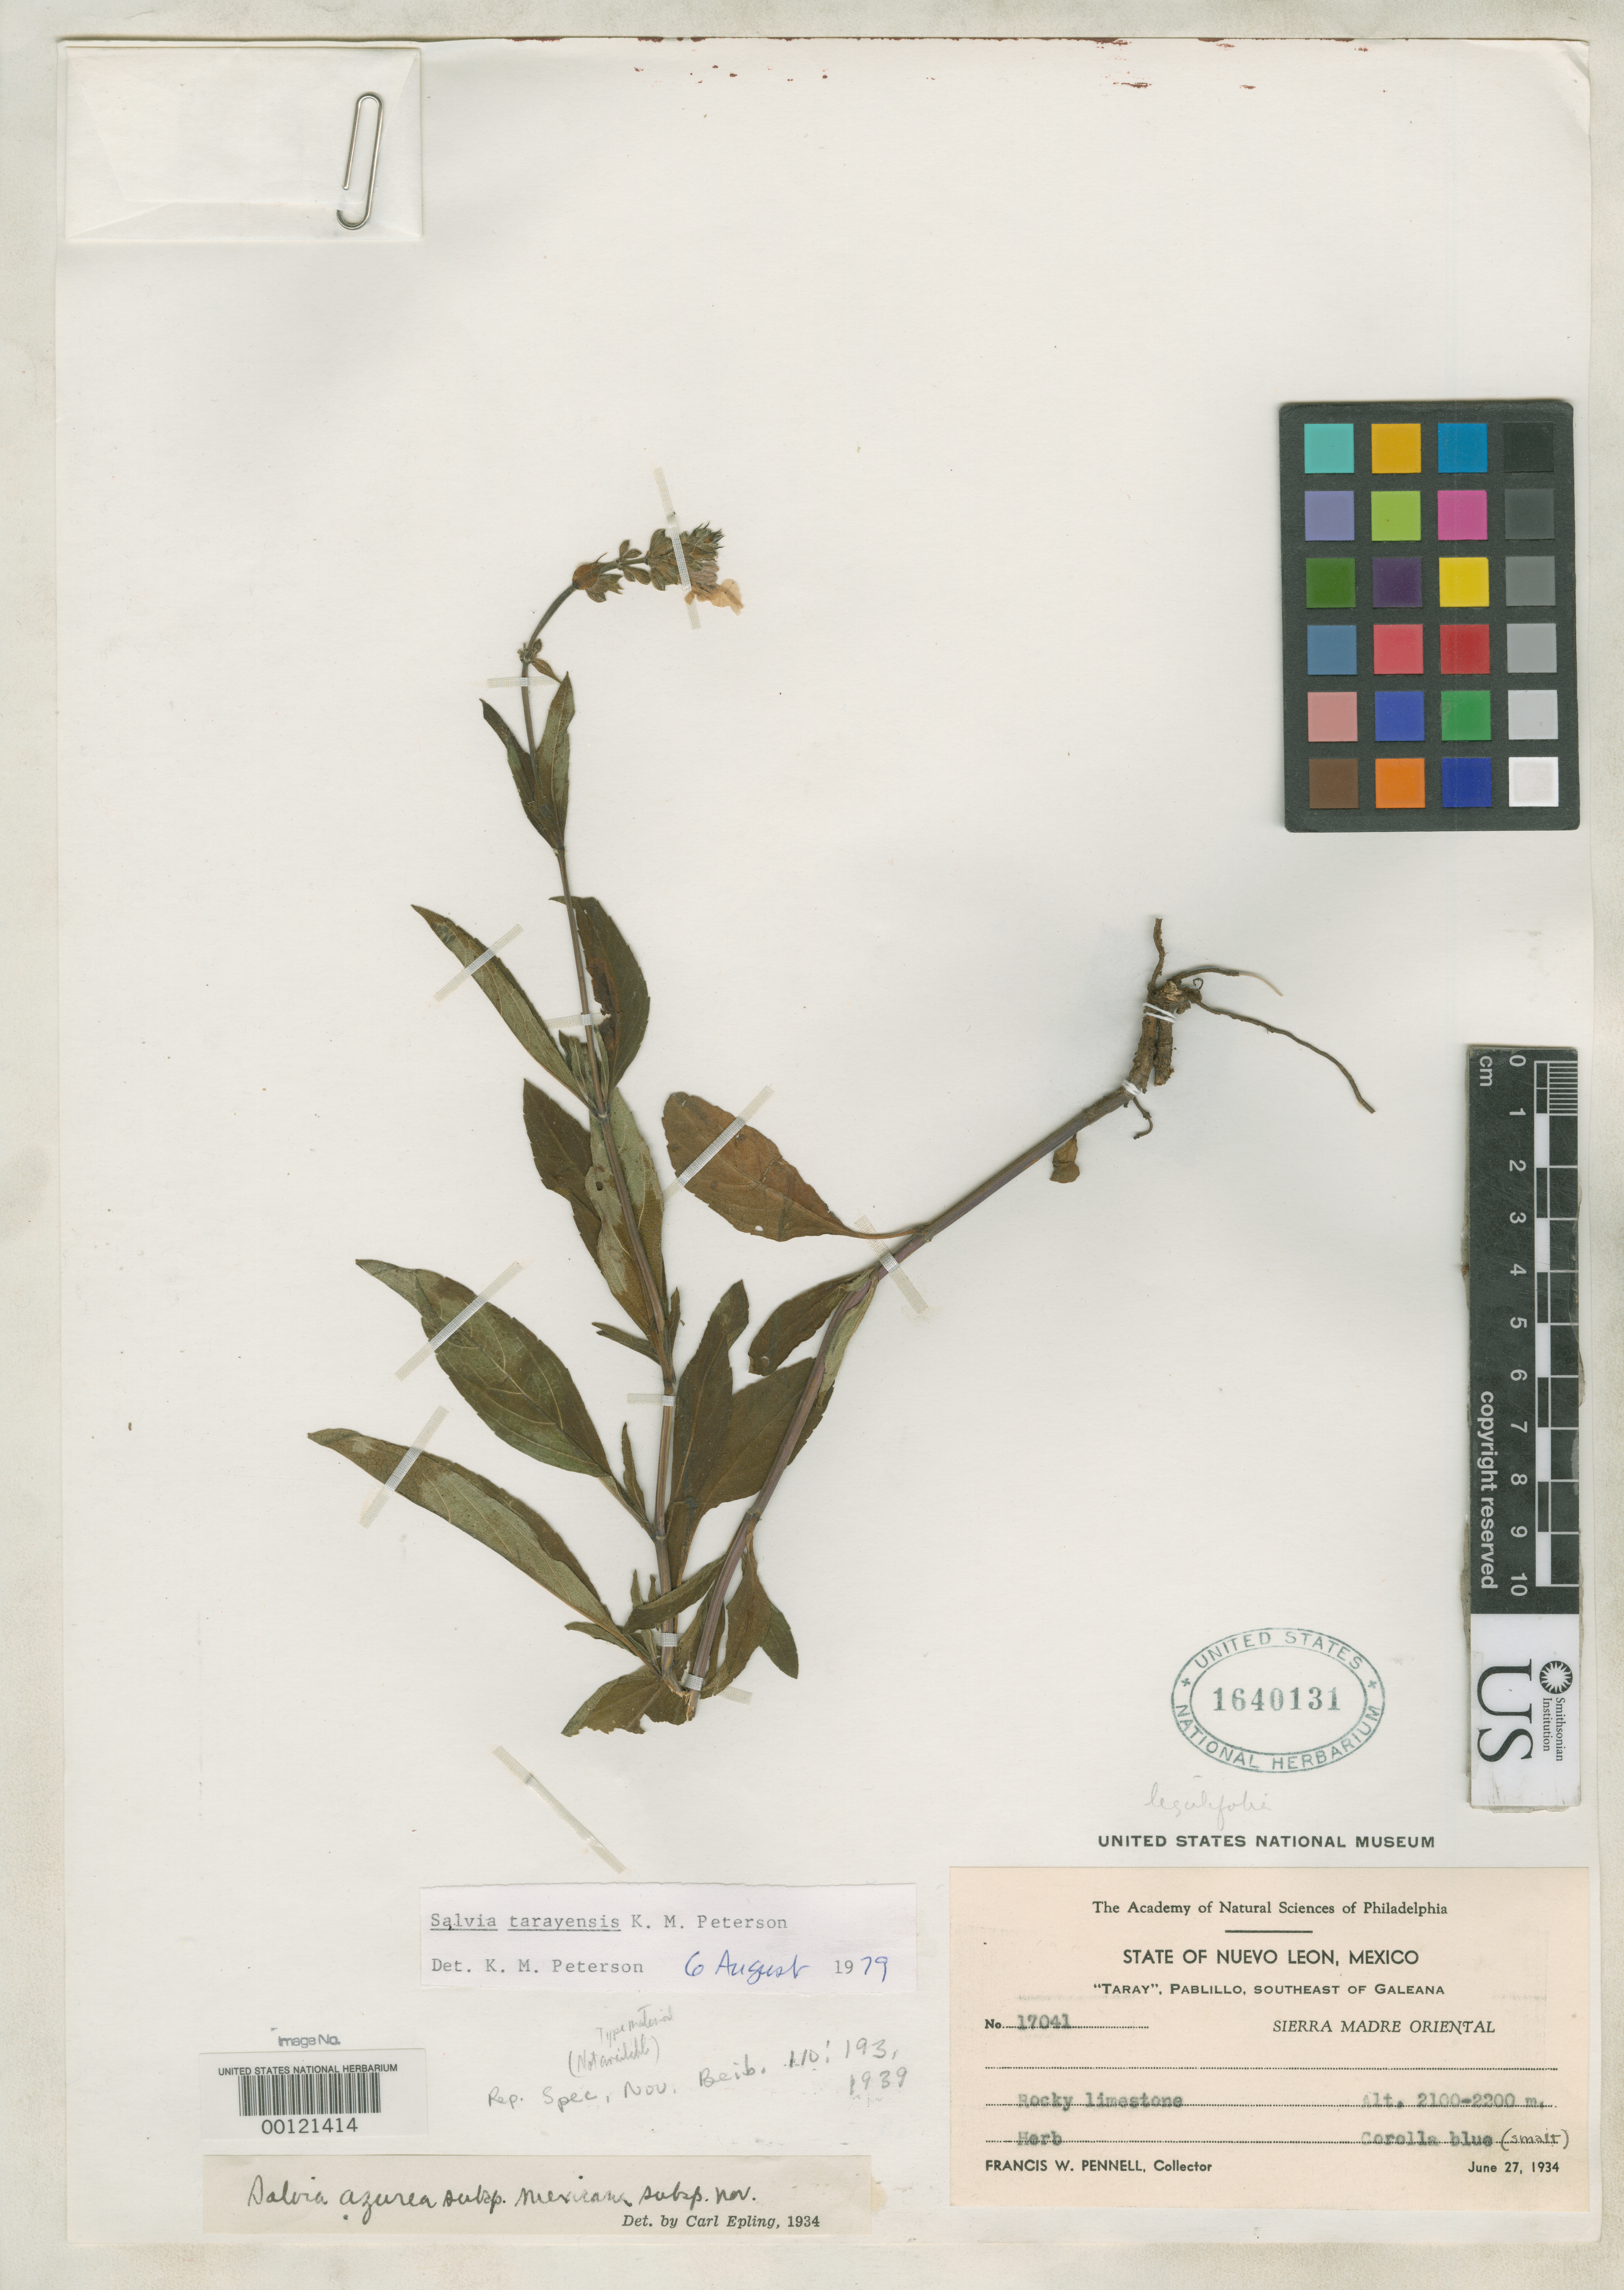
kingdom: Plantae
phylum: Tracheophyta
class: Magnoliopsida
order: Lamiales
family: Lamiaceae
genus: Salvia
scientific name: Salvia azurea subsp. mexicana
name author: Epling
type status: Paratype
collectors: F. W. Pennell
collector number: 17041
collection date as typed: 27 Jun 1934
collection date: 1934-06-27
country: Mexico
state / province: Nuevo León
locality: "taray", Pabilillo.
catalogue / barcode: US 1640131